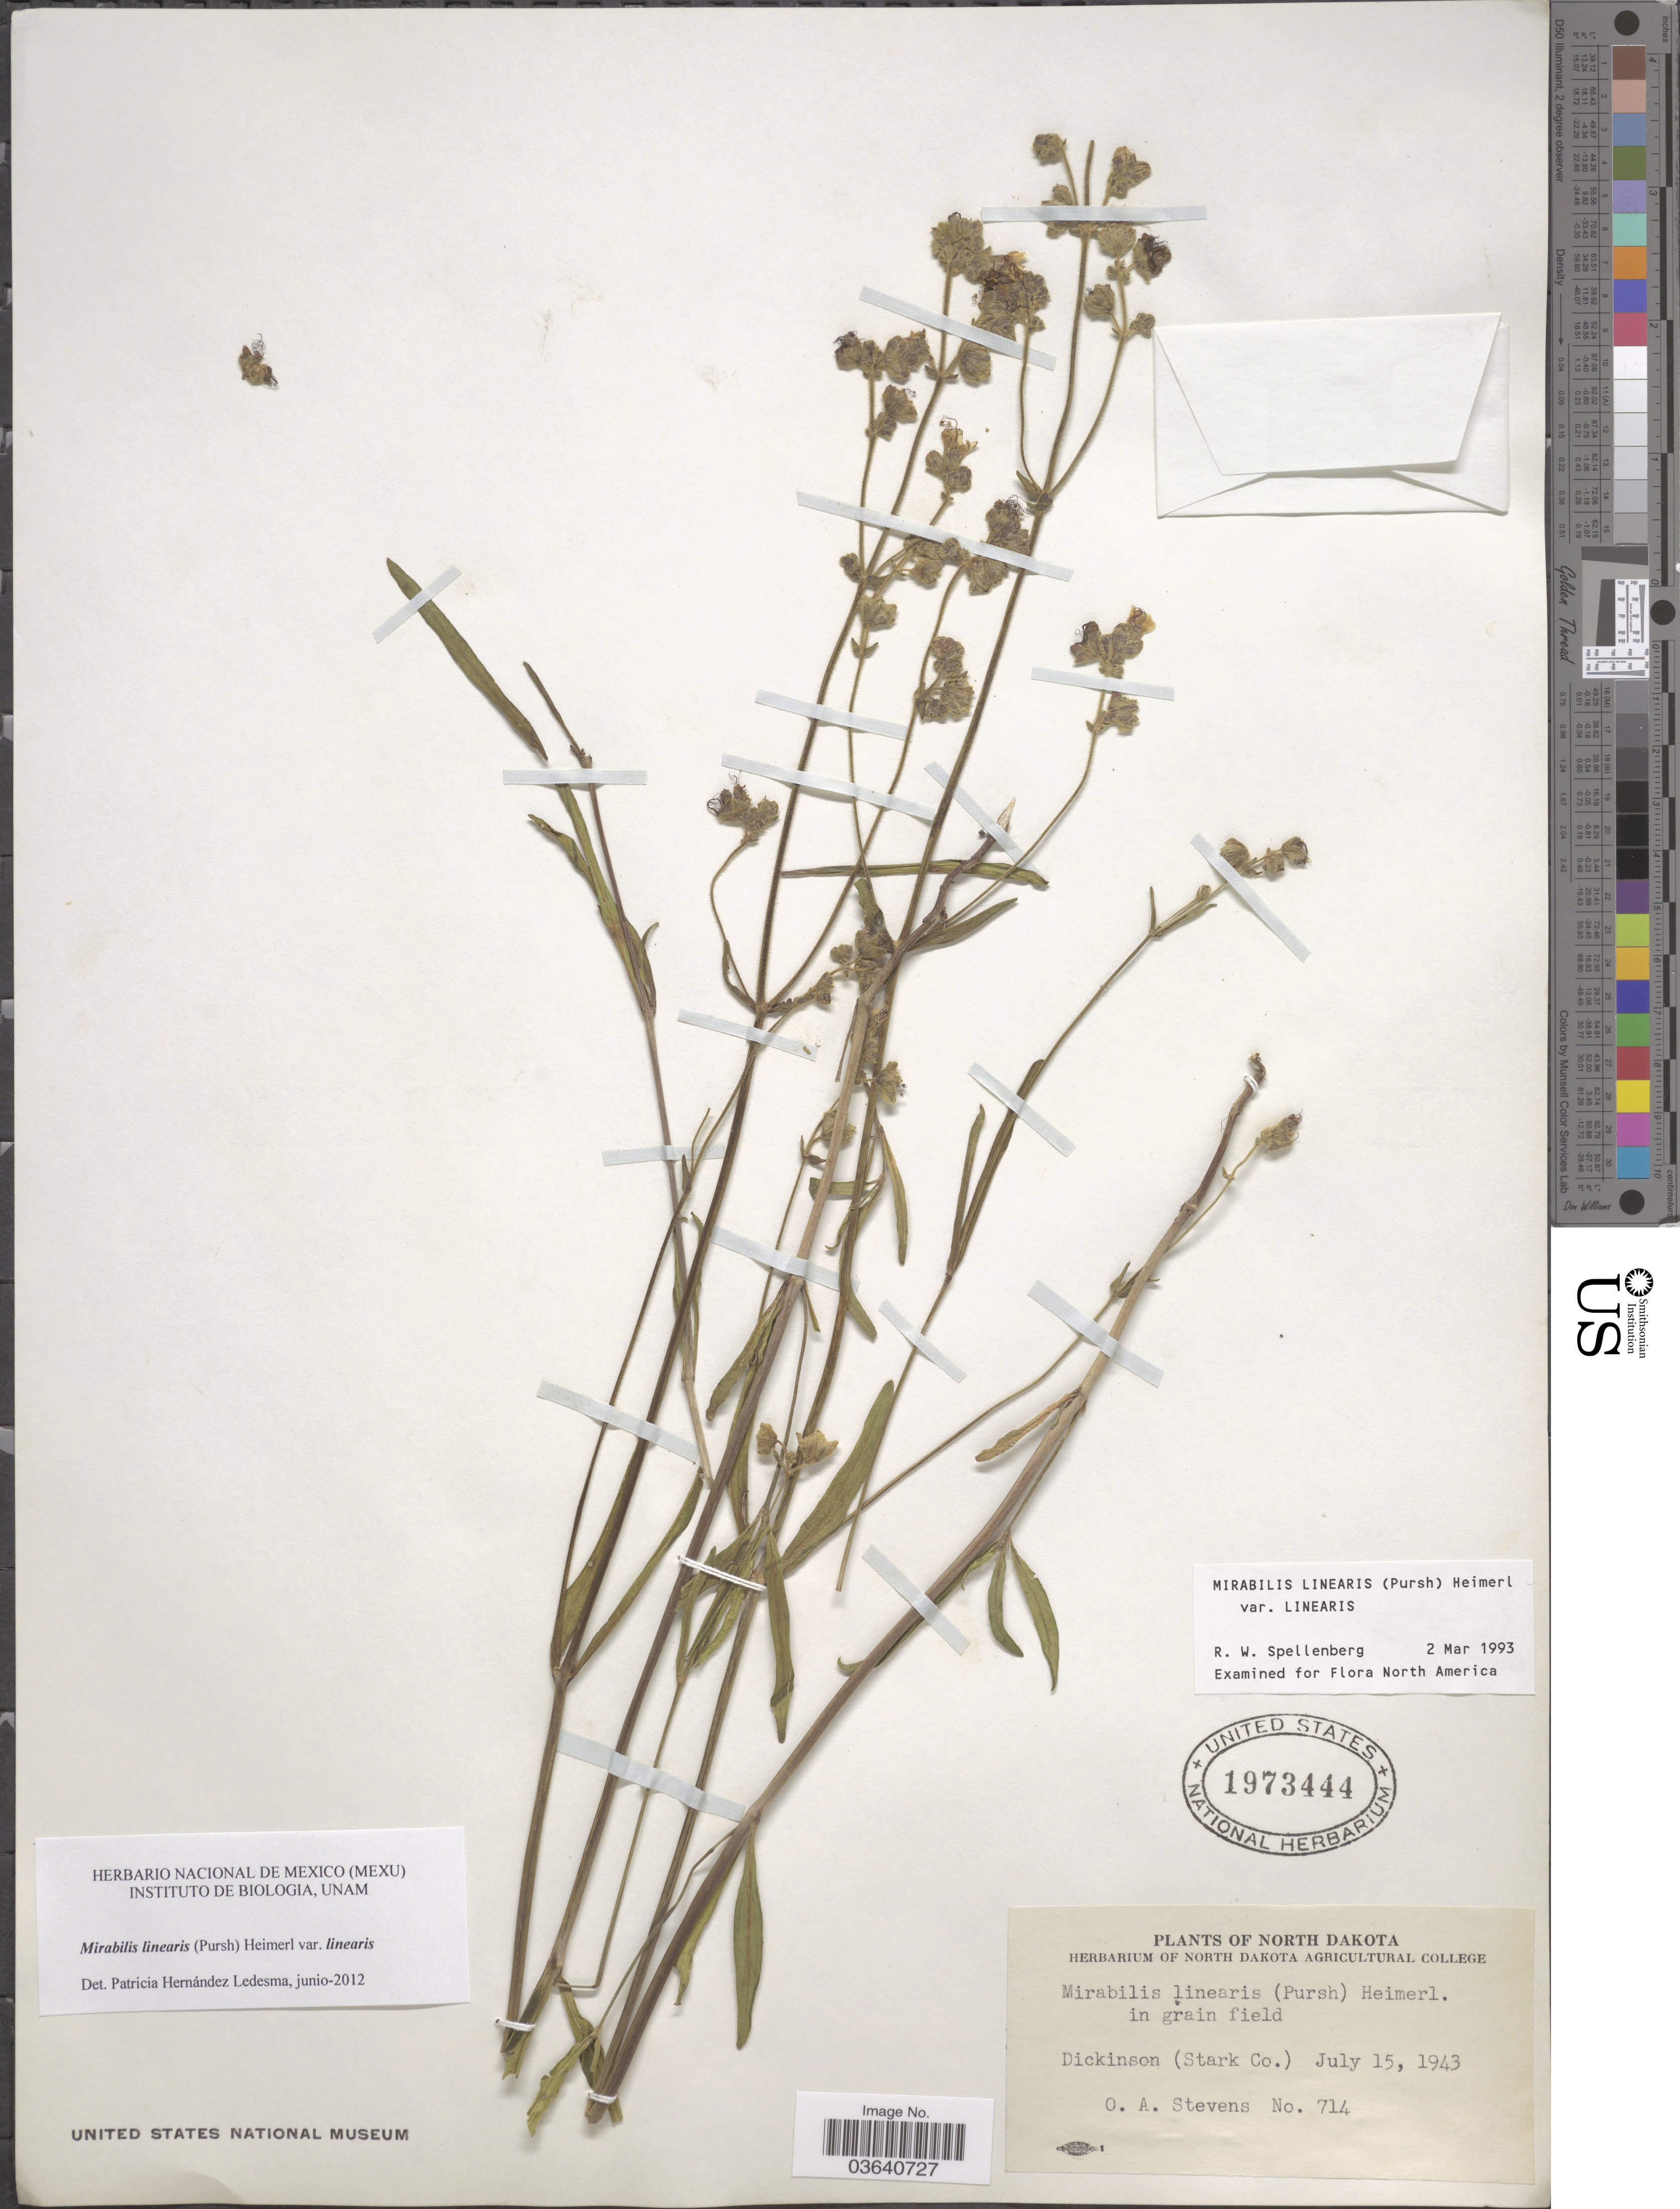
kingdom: Plantae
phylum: Tracheophyta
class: Magnoliopsida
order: Caryophyllales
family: Nyctaginaceae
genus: Mirabilis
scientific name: Mirabilis linearis var. linearis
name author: (Pursh) Heimerl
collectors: O. A. Stevens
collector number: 714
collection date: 1943-07-15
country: United States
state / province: North Dakota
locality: Dickinson (Stark Co.).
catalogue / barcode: US 1973444